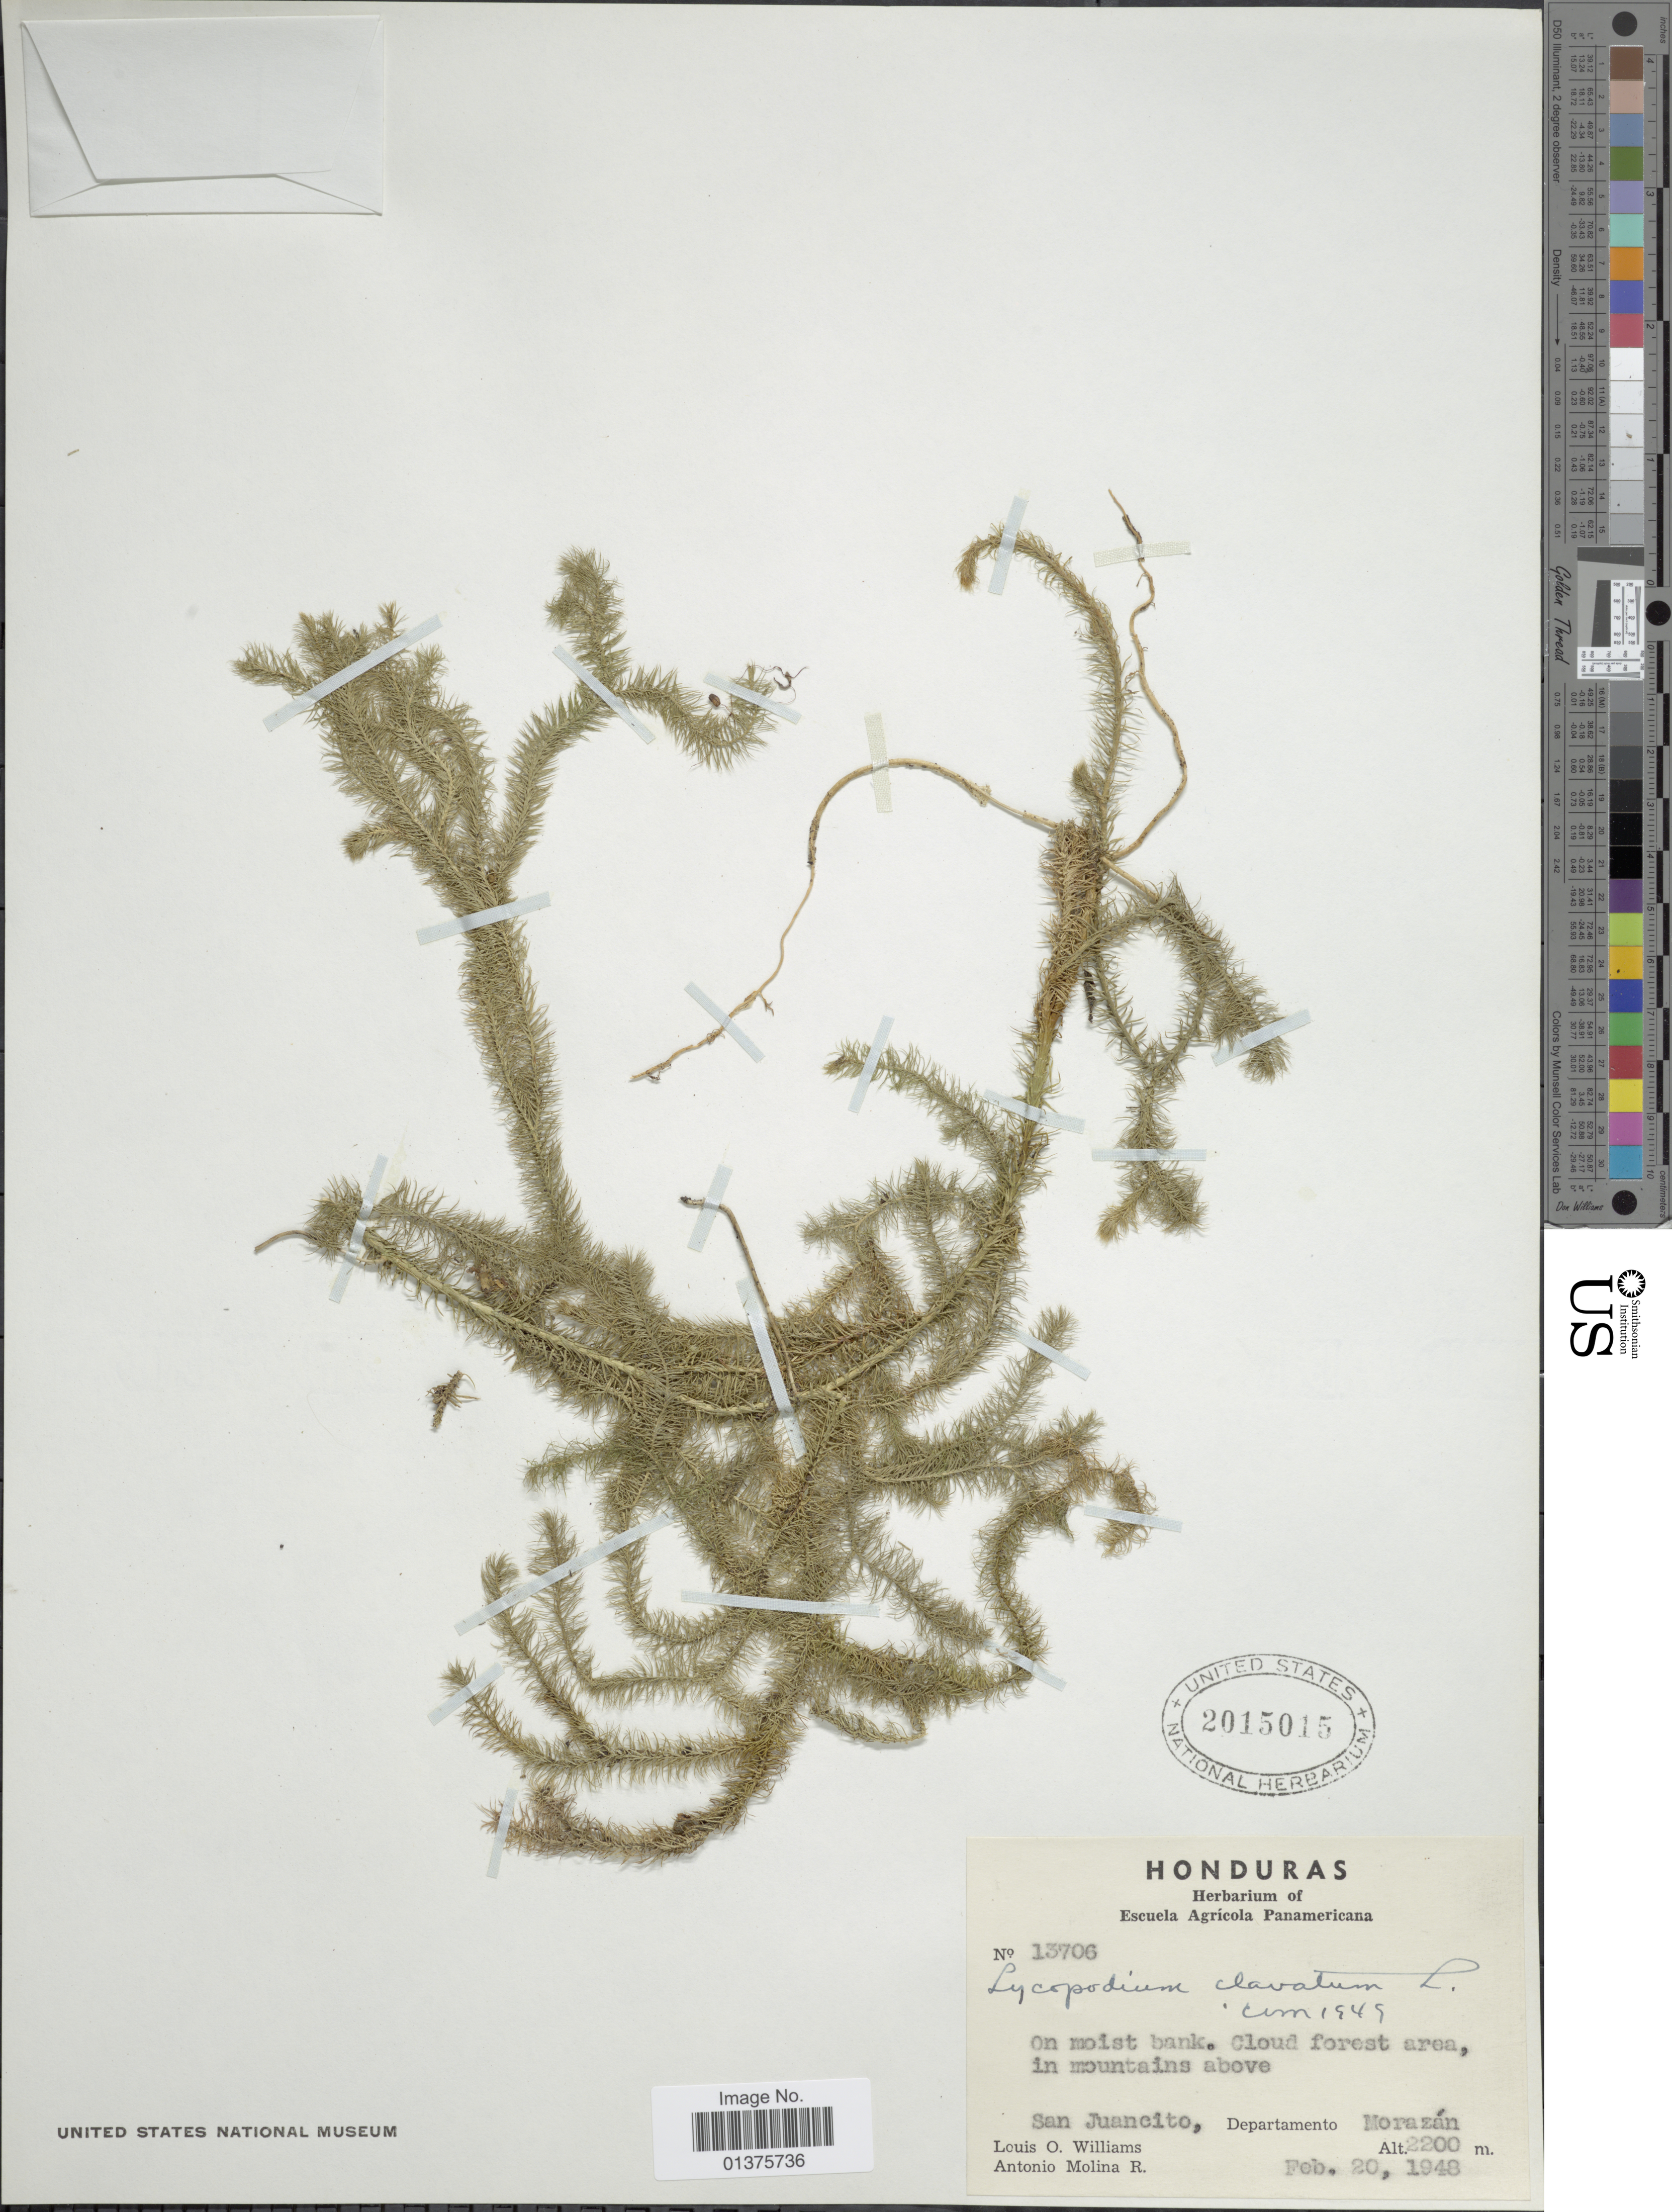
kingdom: Plantae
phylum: Tracheophyta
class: Lycopodiopsida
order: Lycopodiales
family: Lycopodiaceae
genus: Lycopodium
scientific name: Lycopodium clavatum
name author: L.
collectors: L. O. Williams & A. Molina R.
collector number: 13706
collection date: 1948-02-20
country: Honduras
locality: San Juancito, Departamento Morazán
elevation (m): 2200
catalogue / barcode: US 2015015